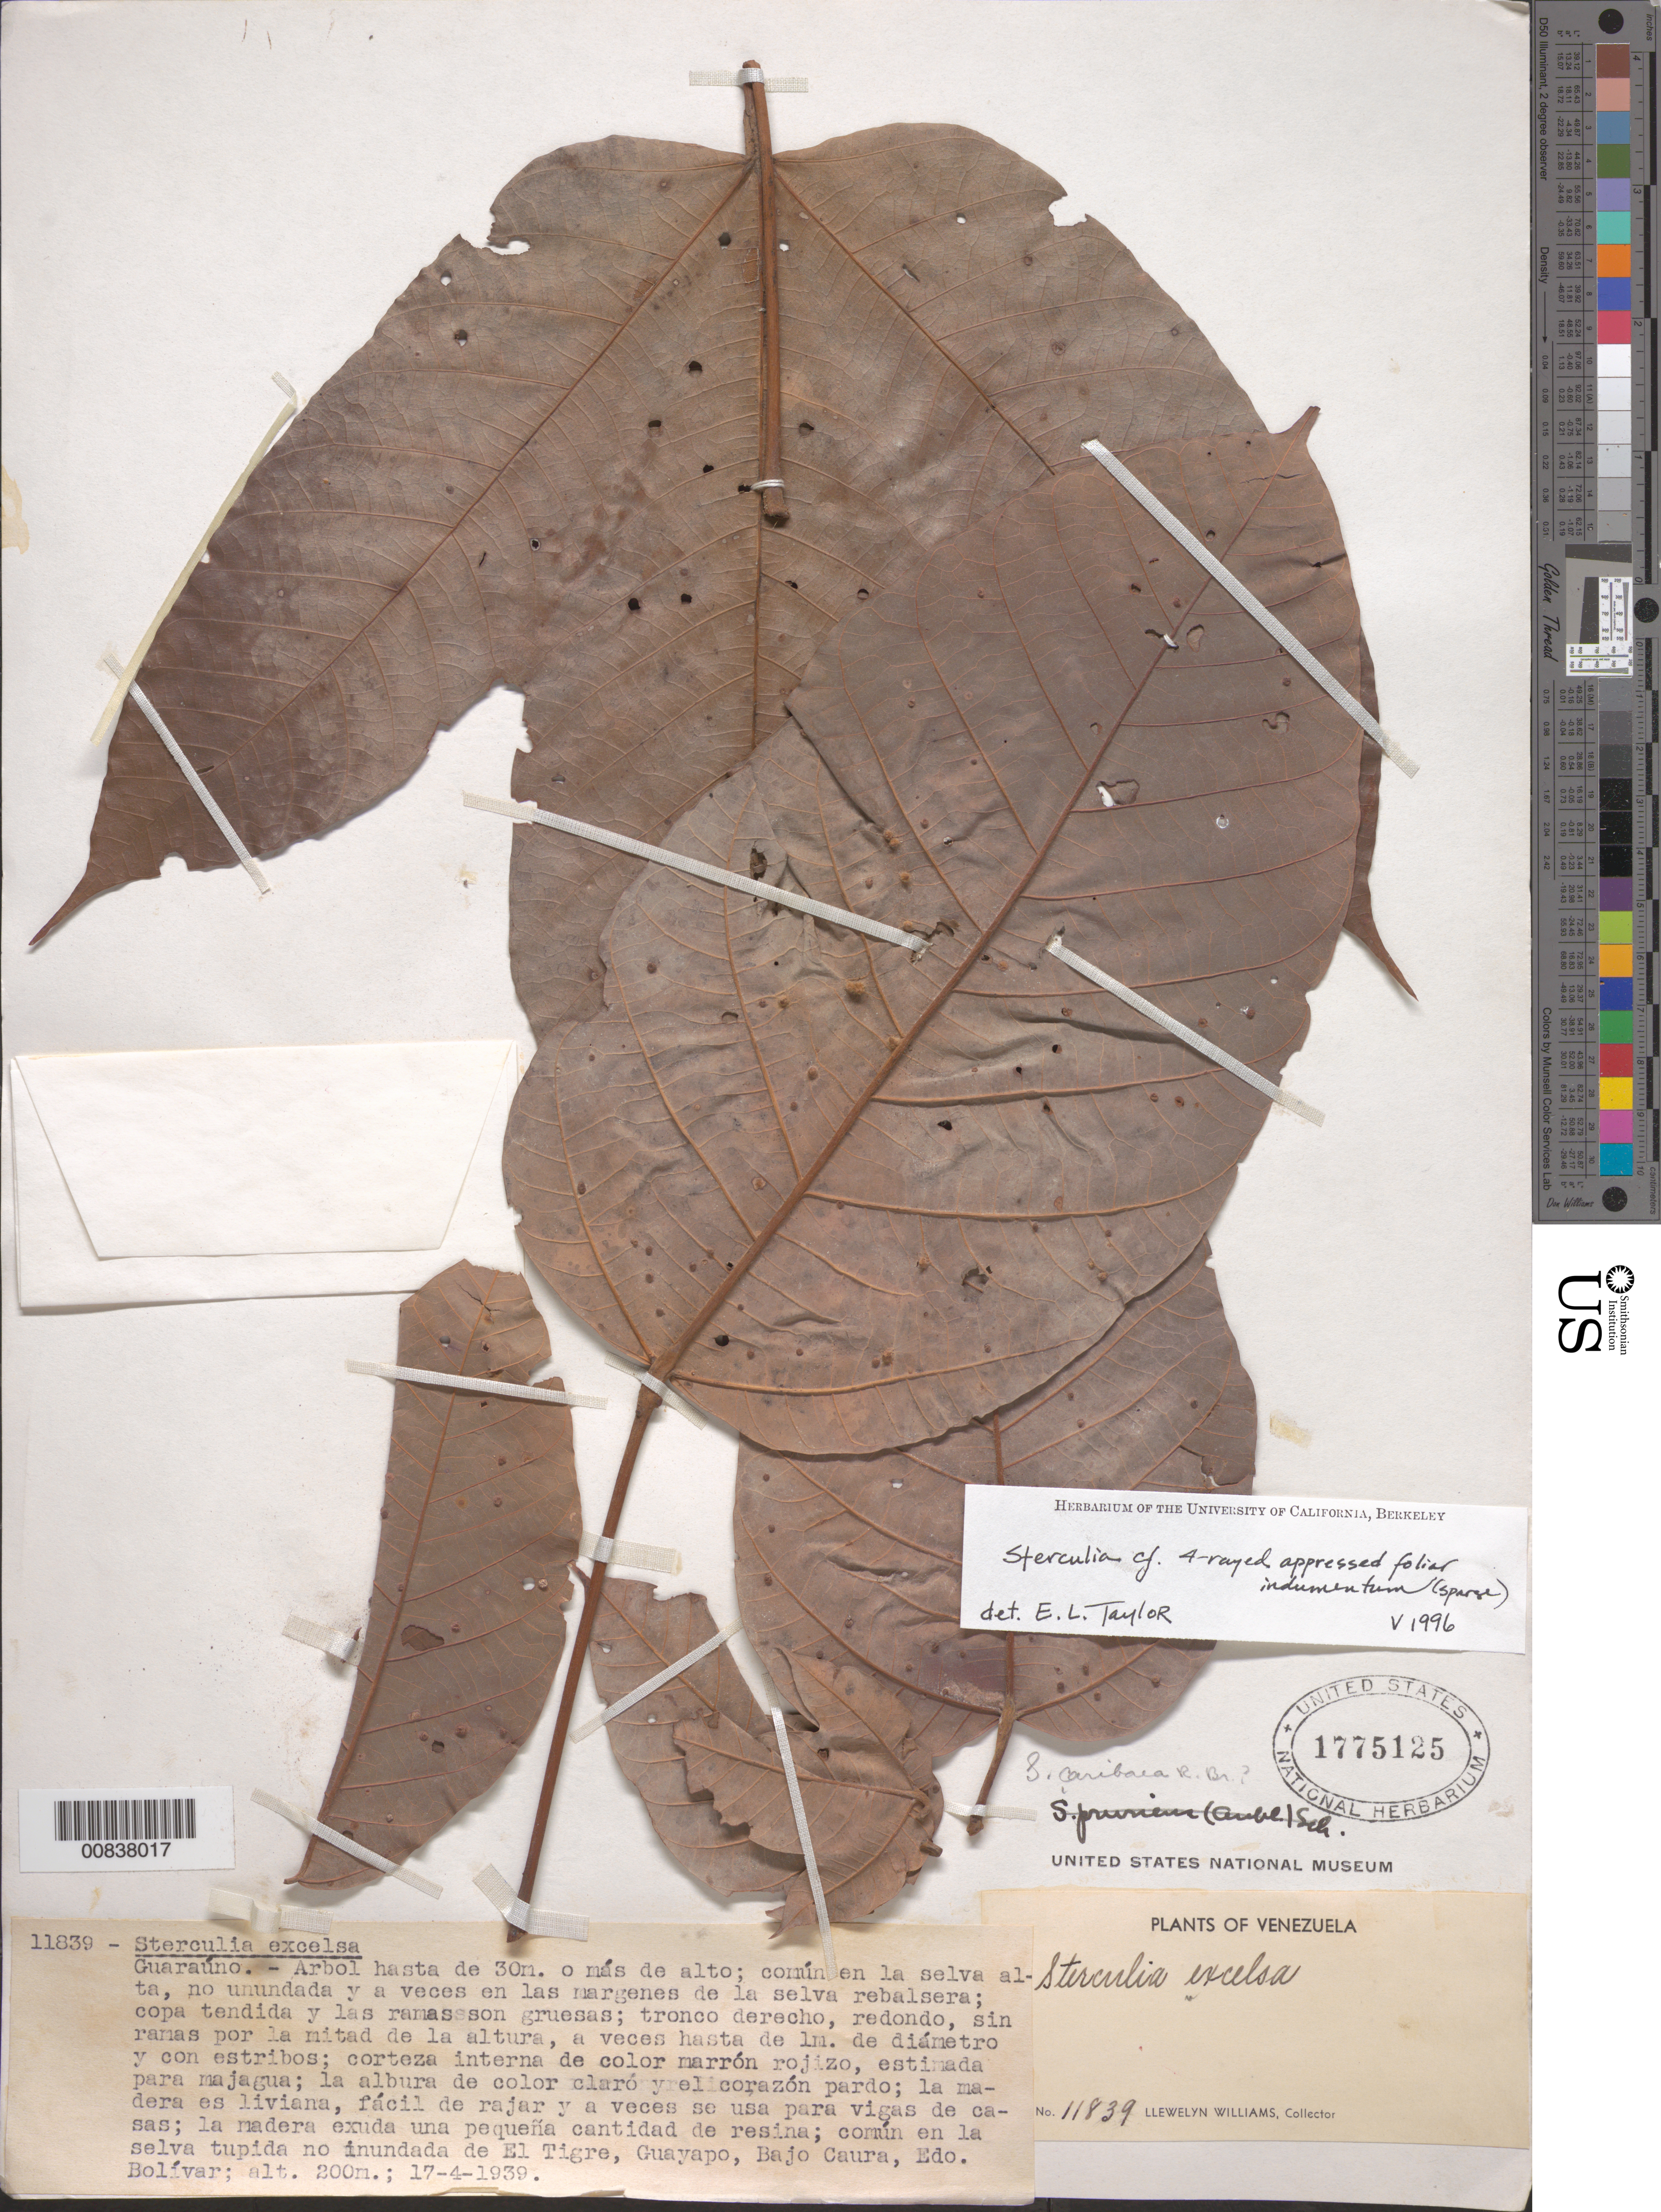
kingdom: Plantae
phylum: Tracheophyta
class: Magnoliopsida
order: Malvales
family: Malvaceae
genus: Sterculia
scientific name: Sterculia sp.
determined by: Taylor, E. L.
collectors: Ll. Williams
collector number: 11839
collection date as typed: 17-Apr-39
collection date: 1939-04-17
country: Venezuela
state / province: Bolívar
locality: El Tigre, Bajo Caura (Guayapo)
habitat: Selva alta, no inundada y a veces en las margenes de la selva rebalsera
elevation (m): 200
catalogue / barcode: US 1775125